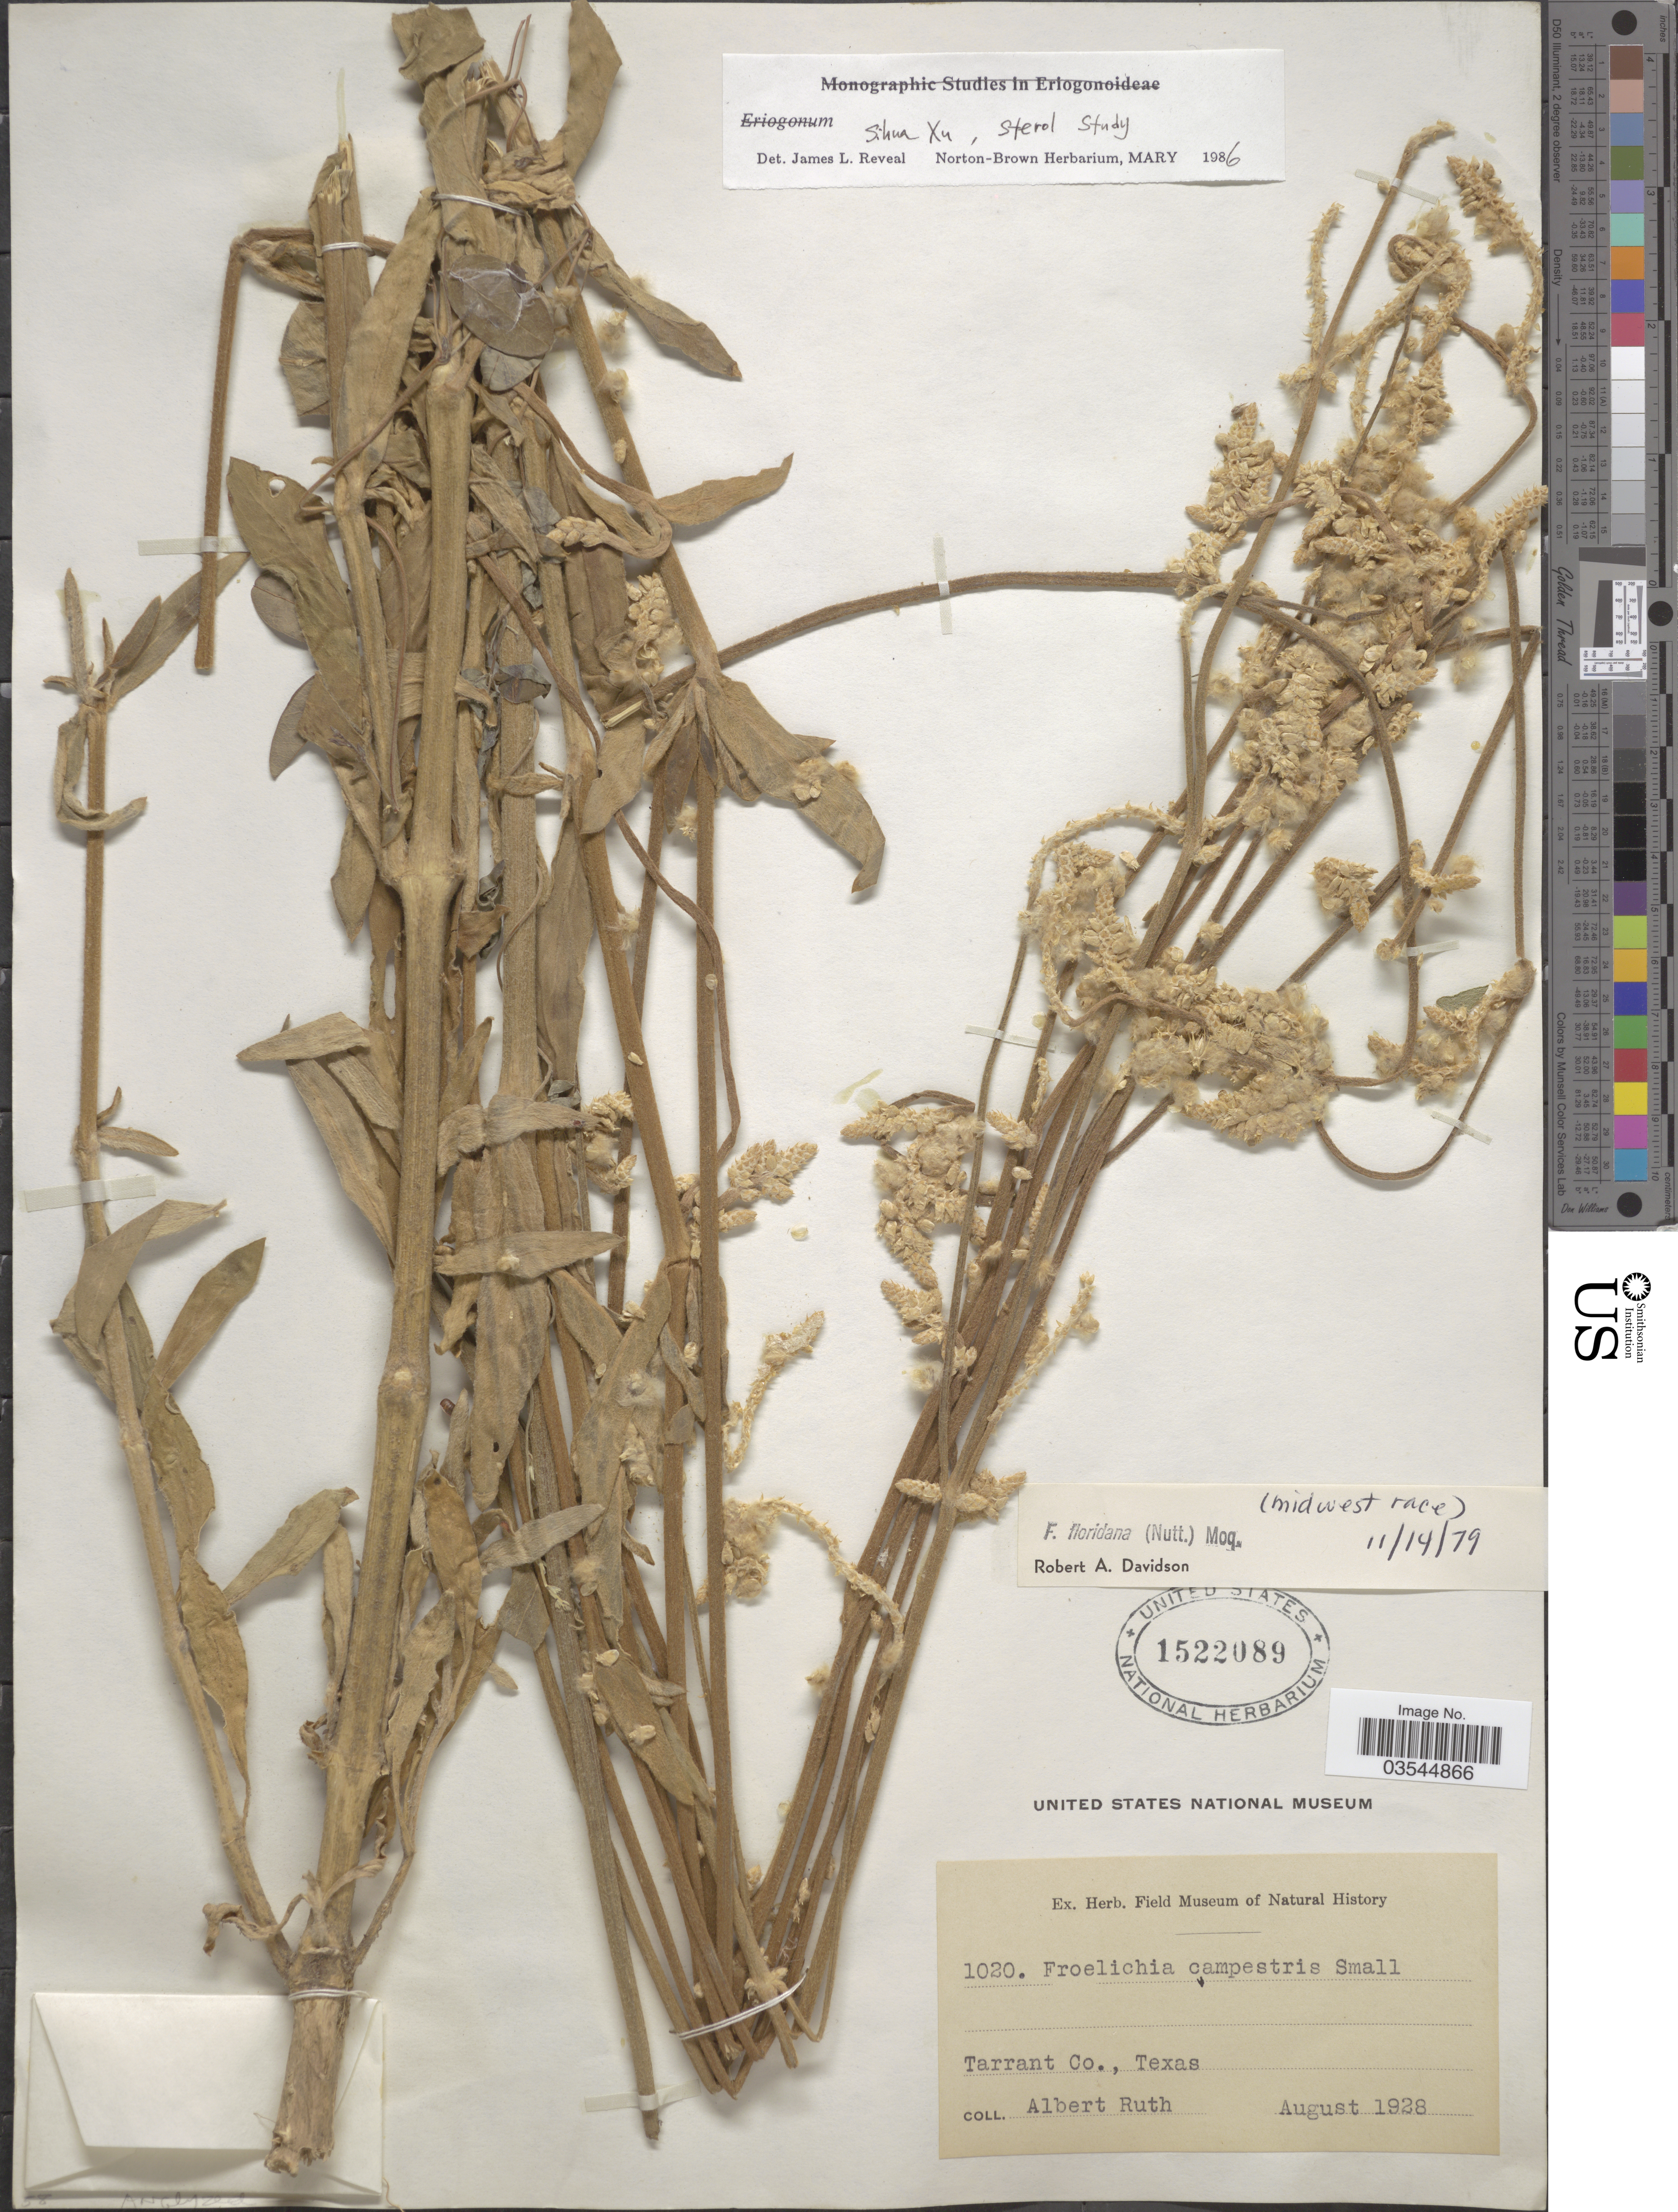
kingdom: Plantae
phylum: Tracheophyta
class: Magnoliopsida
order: Caryophyllales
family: Amaranthaceae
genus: Froelichia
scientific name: Froelichia floridana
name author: (Nutt.) Moq.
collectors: A. Ruth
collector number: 1020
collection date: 1928-08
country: United States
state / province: Texas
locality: Tarrant Co.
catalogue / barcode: US 1522089